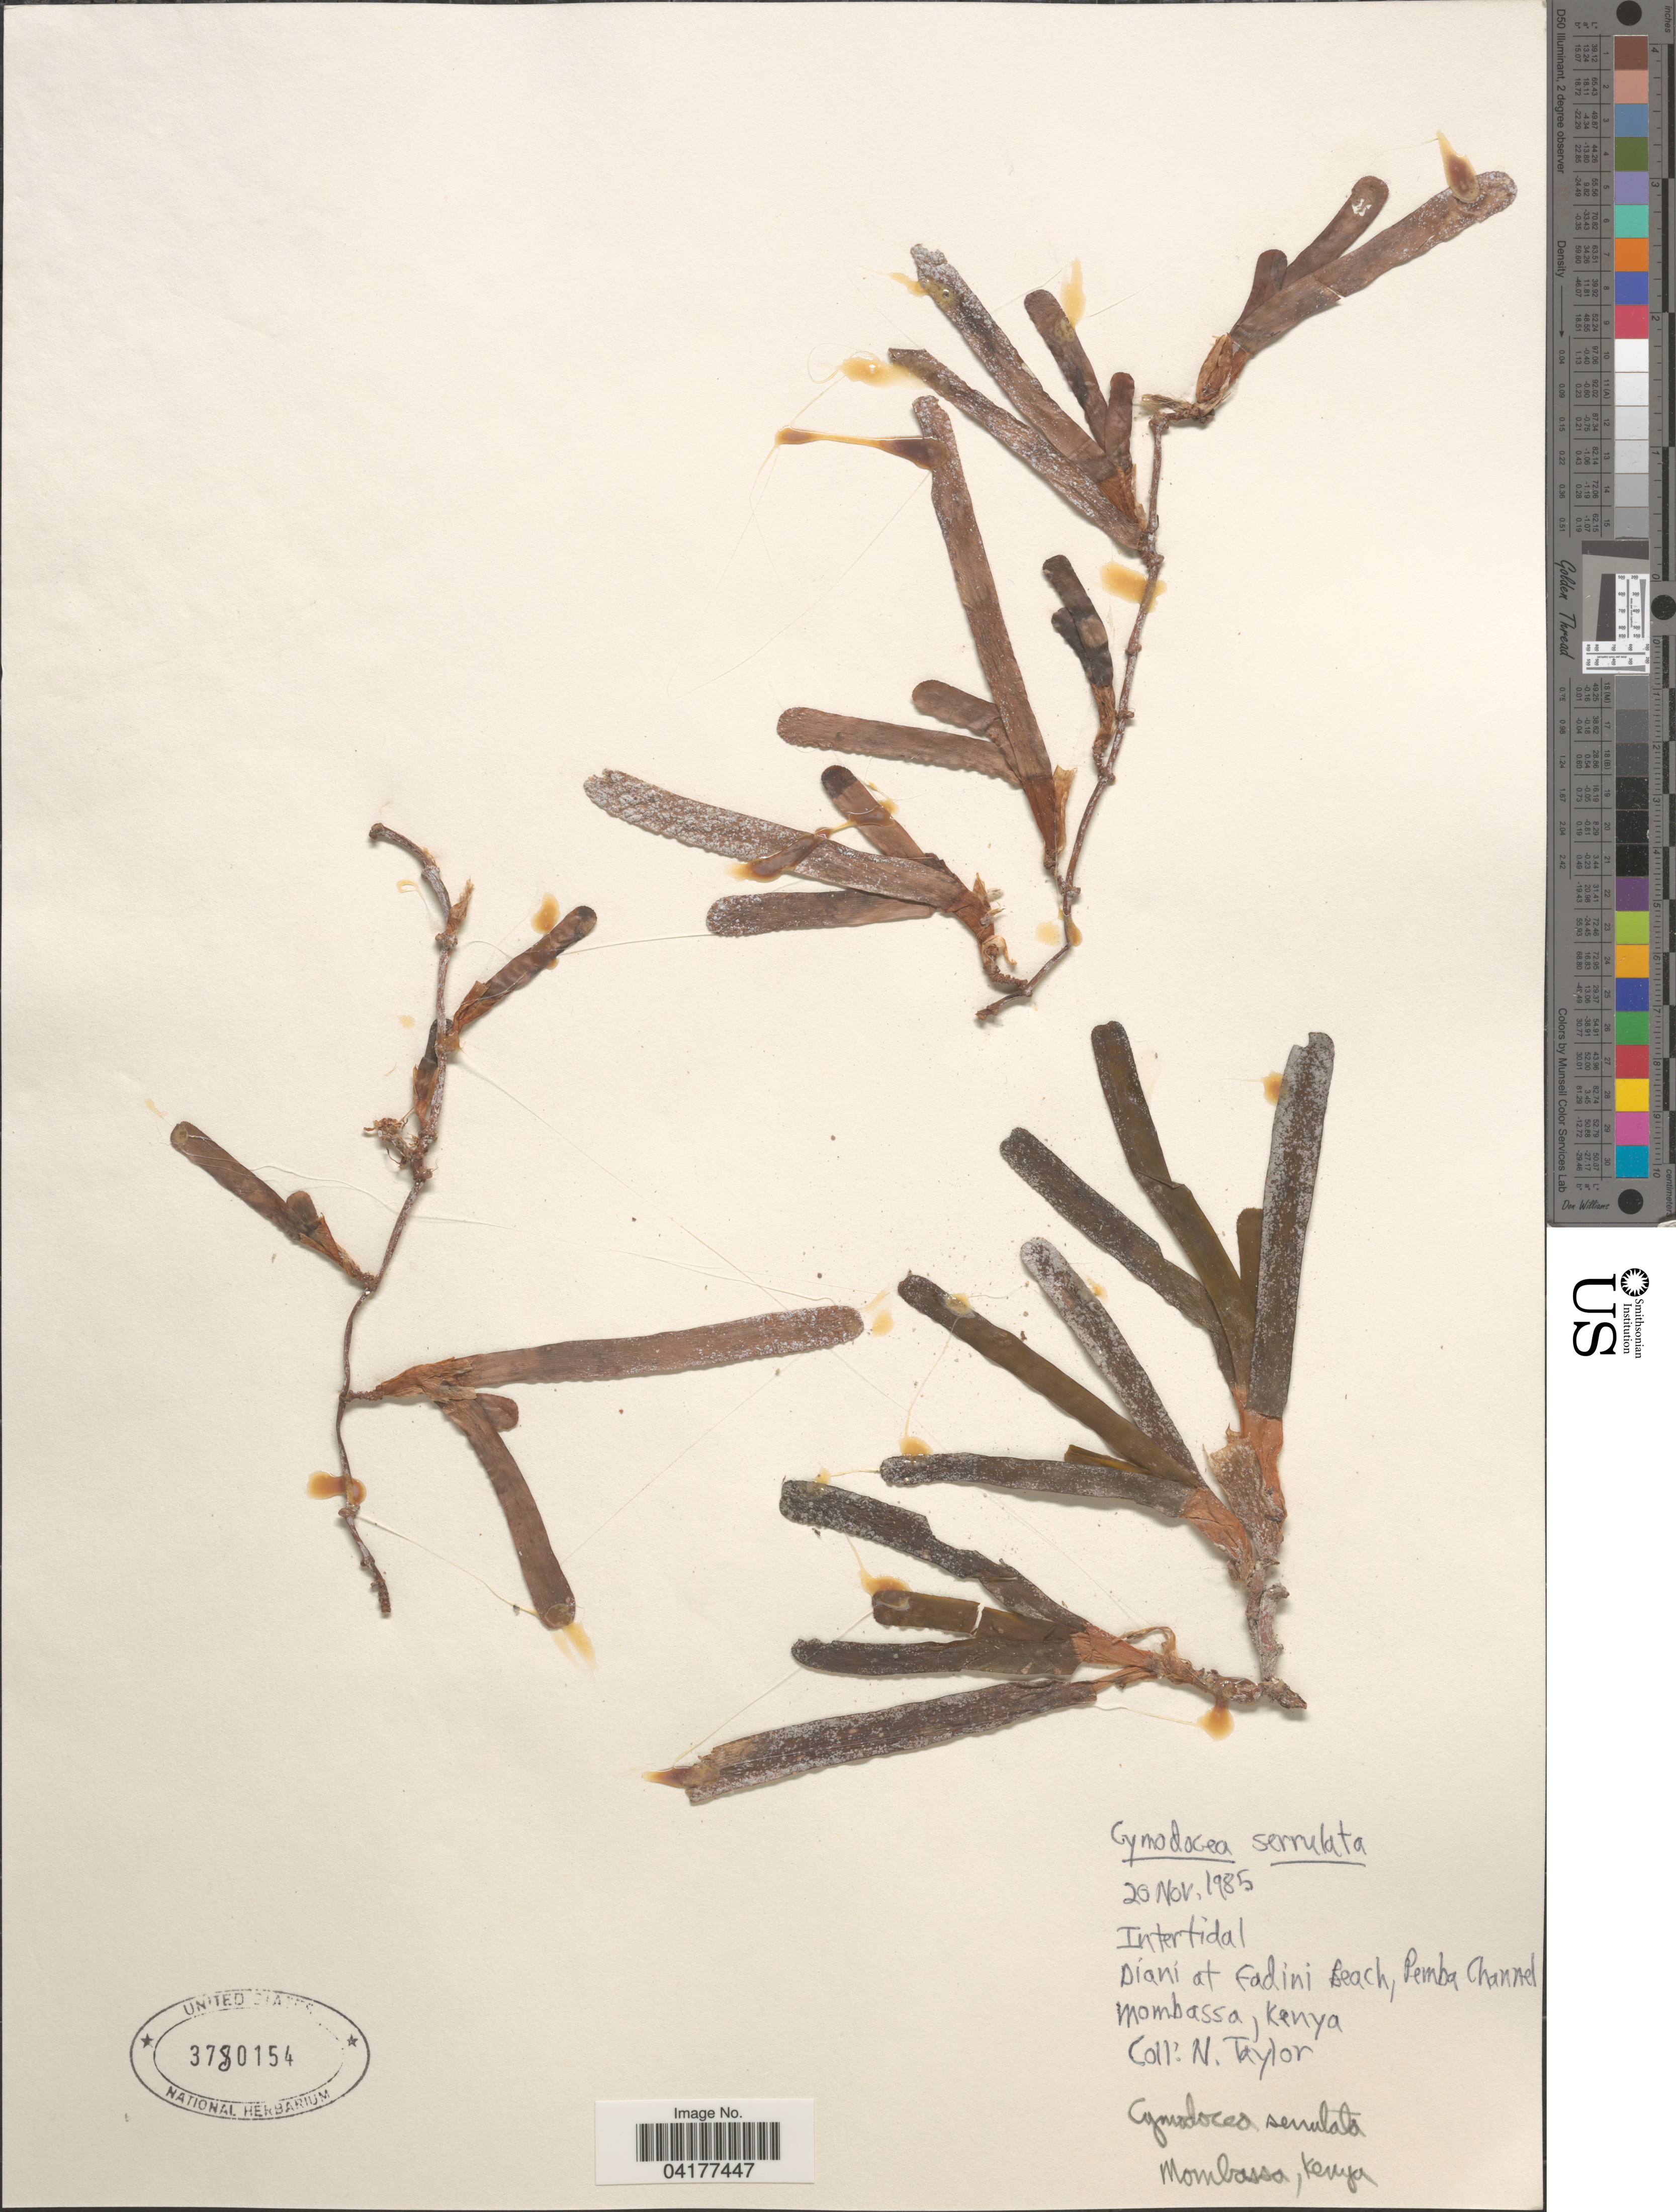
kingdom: Plantae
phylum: Tracheophyta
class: Liliopsida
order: Alismatales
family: Cymodoceaceae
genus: Cymodocea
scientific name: Cymodocea serrulata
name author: (R. Br.) Magnus & Ashers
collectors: N. Taylor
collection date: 1985-11-20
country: Kenya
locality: Diani at Fadini Beach, Pemba Channel. Mombassa.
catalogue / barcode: US 3780154